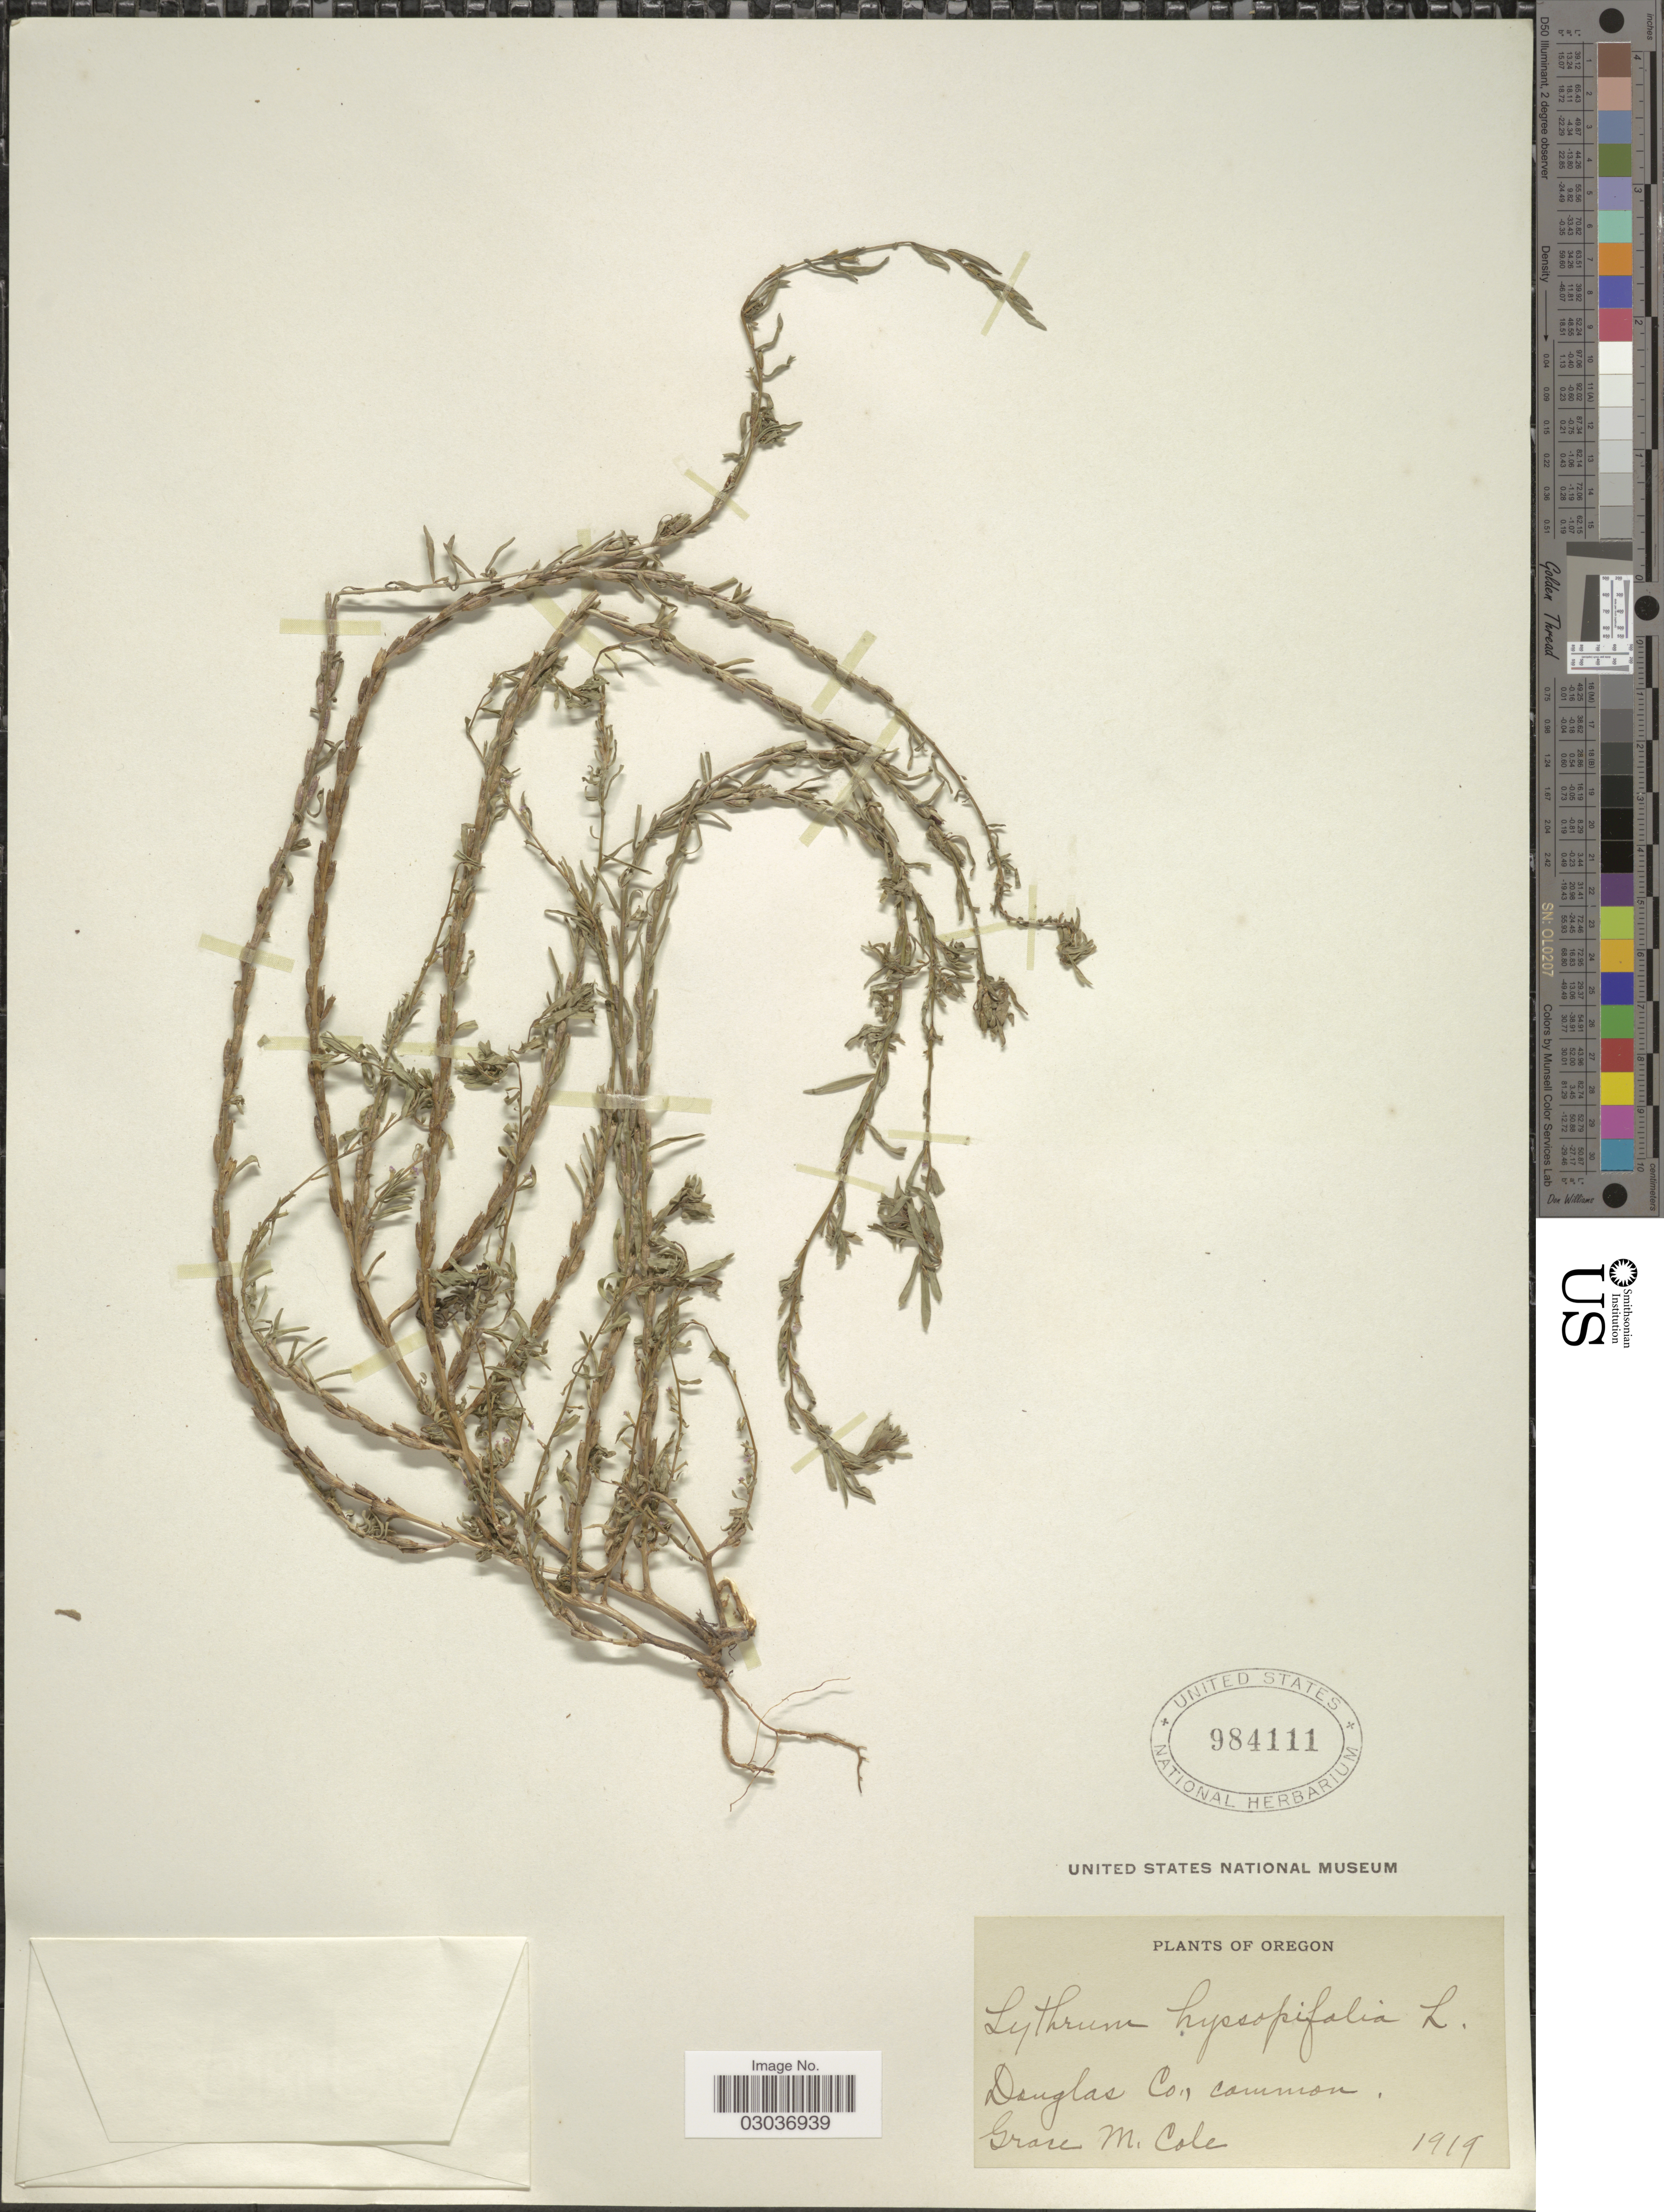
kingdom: Plantae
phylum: Tracheophyta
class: Magnoliopsida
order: Myrtales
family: Lythraceae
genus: Lythrum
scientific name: Lythrum hyssopifolia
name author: L.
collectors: G. Cole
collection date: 1919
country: United States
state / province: Oregon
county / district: Douglas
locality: Douglas Co.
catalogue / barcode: US 984111